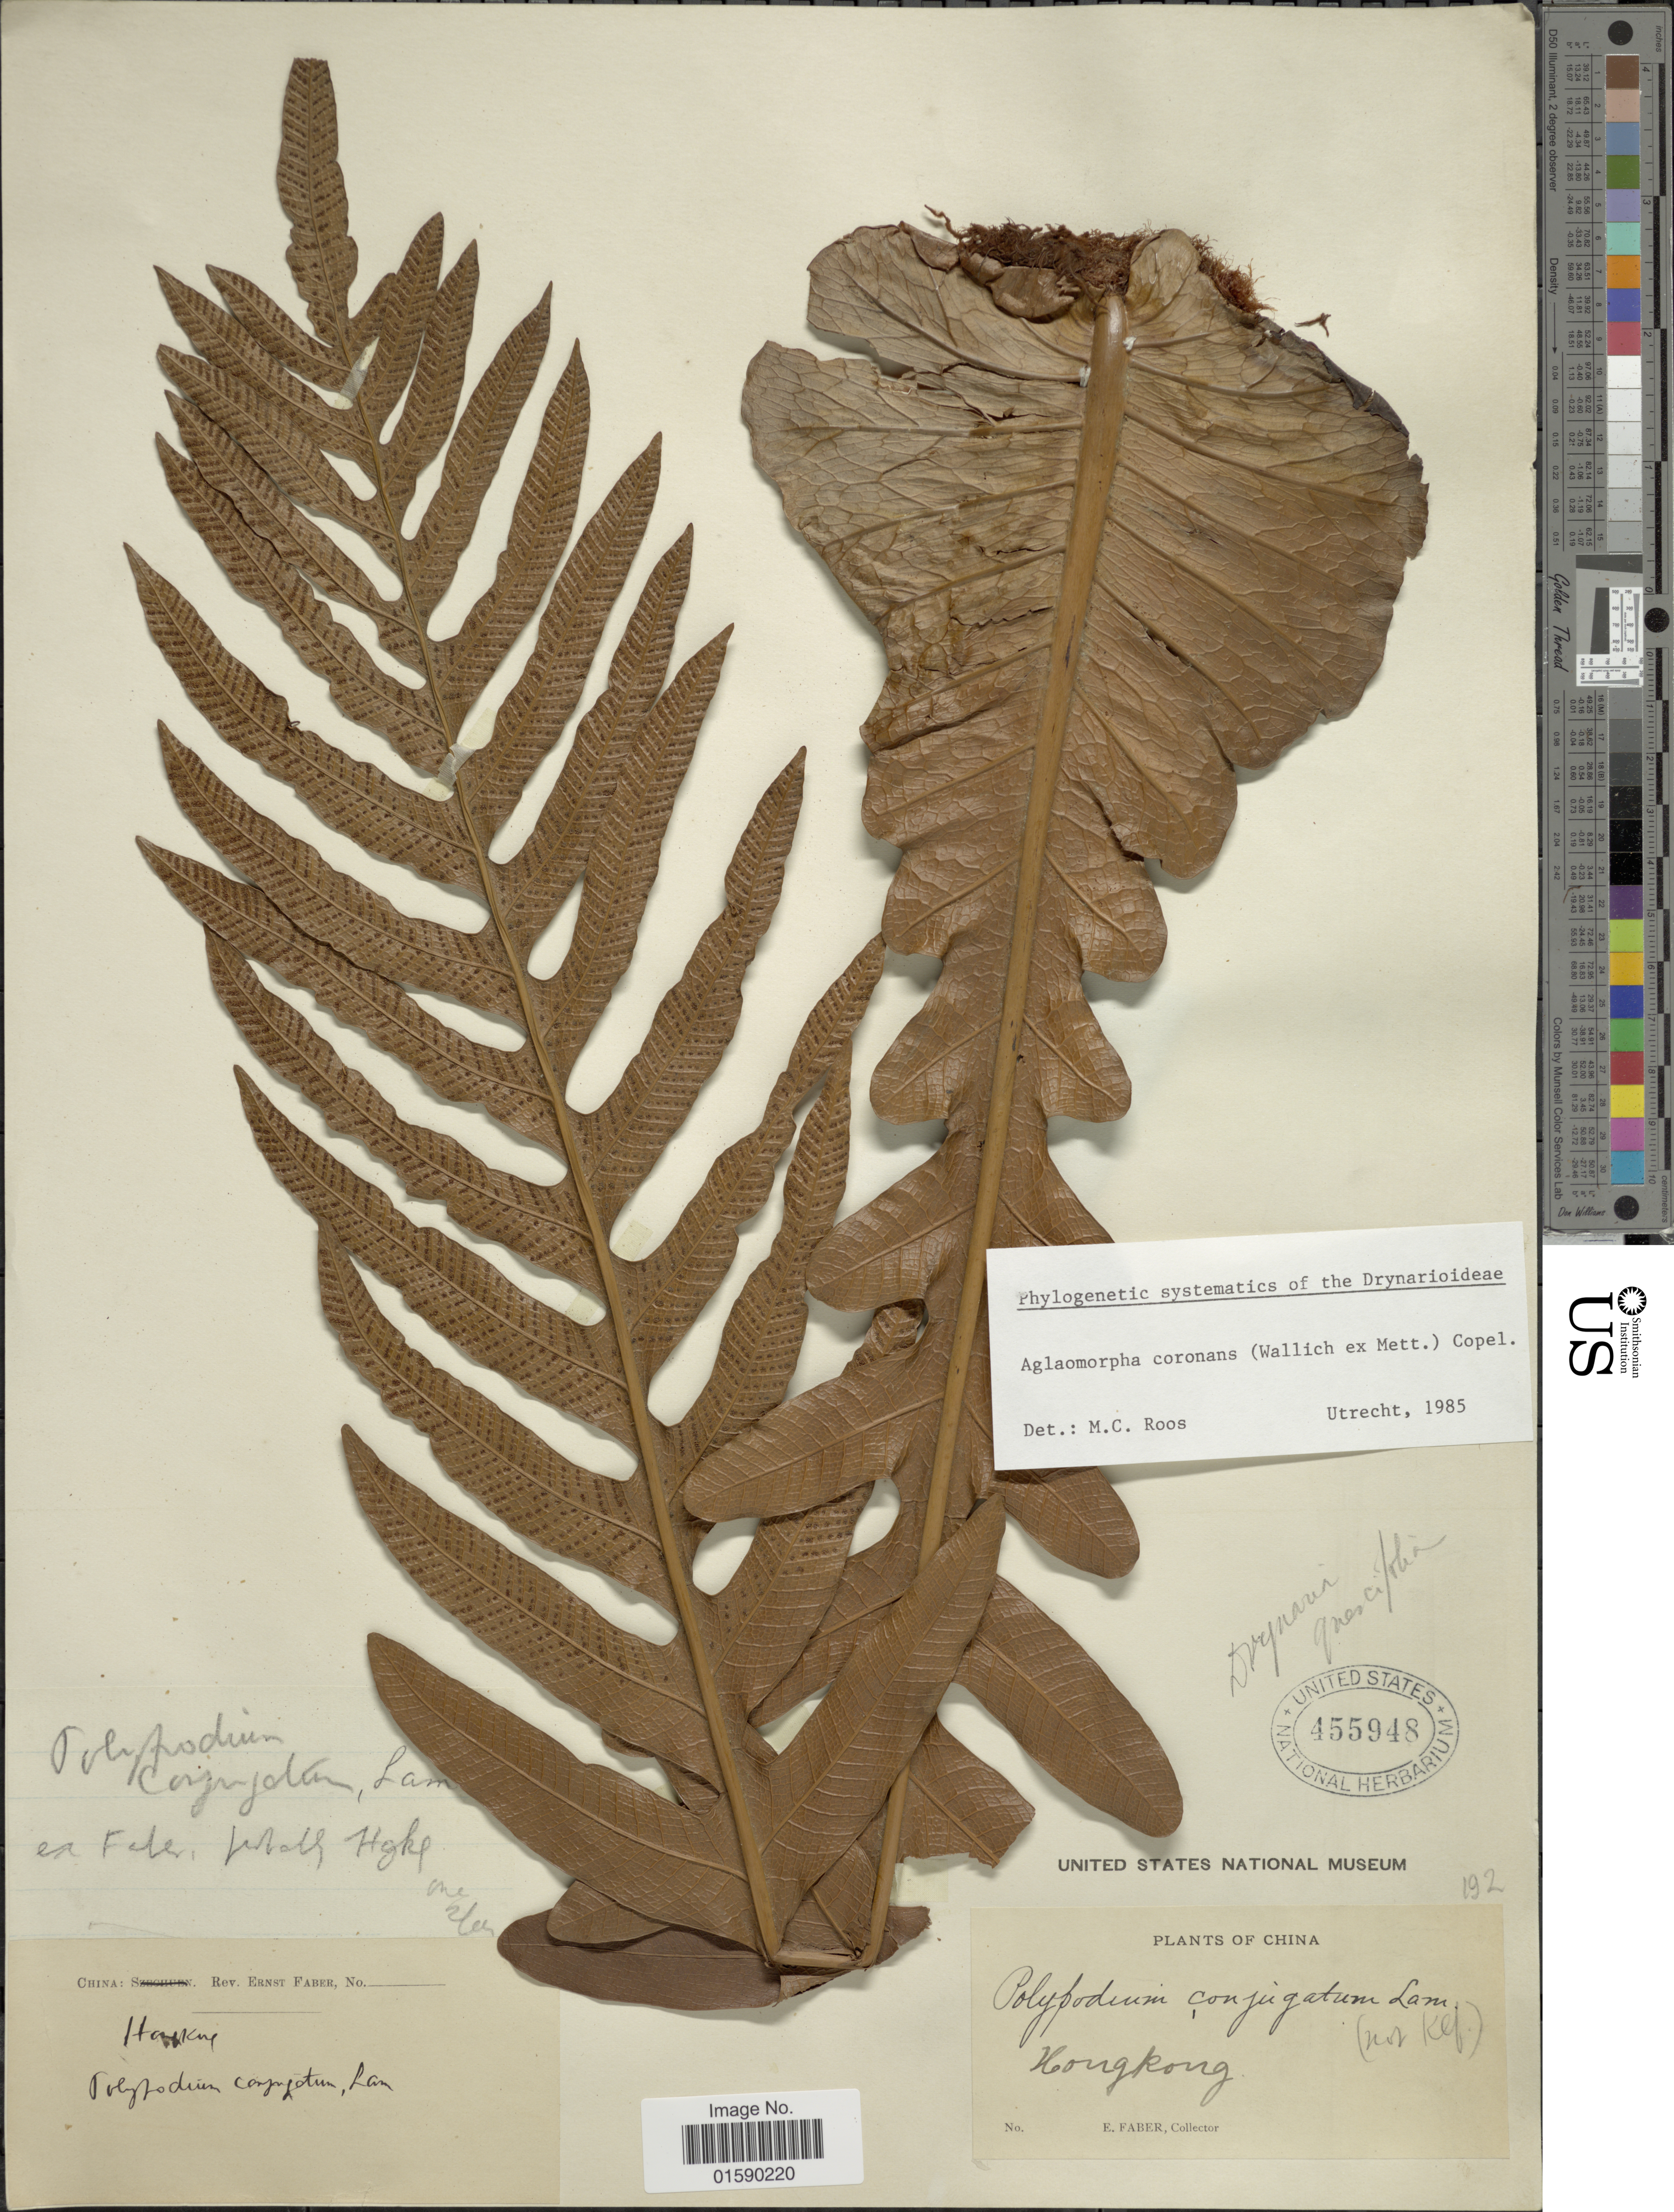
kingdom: Plantae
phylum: Tracheophyta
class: Polypodiopsida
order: Polypodiales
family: Polypodiaceae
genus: Aglaomorpha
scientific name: Aglaomorpha coronans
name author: (Wall. ex Mett.) Copel.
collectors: E. Faber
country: China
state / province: Hong Kong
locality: China. Hong Kong.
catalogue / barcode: US 455948